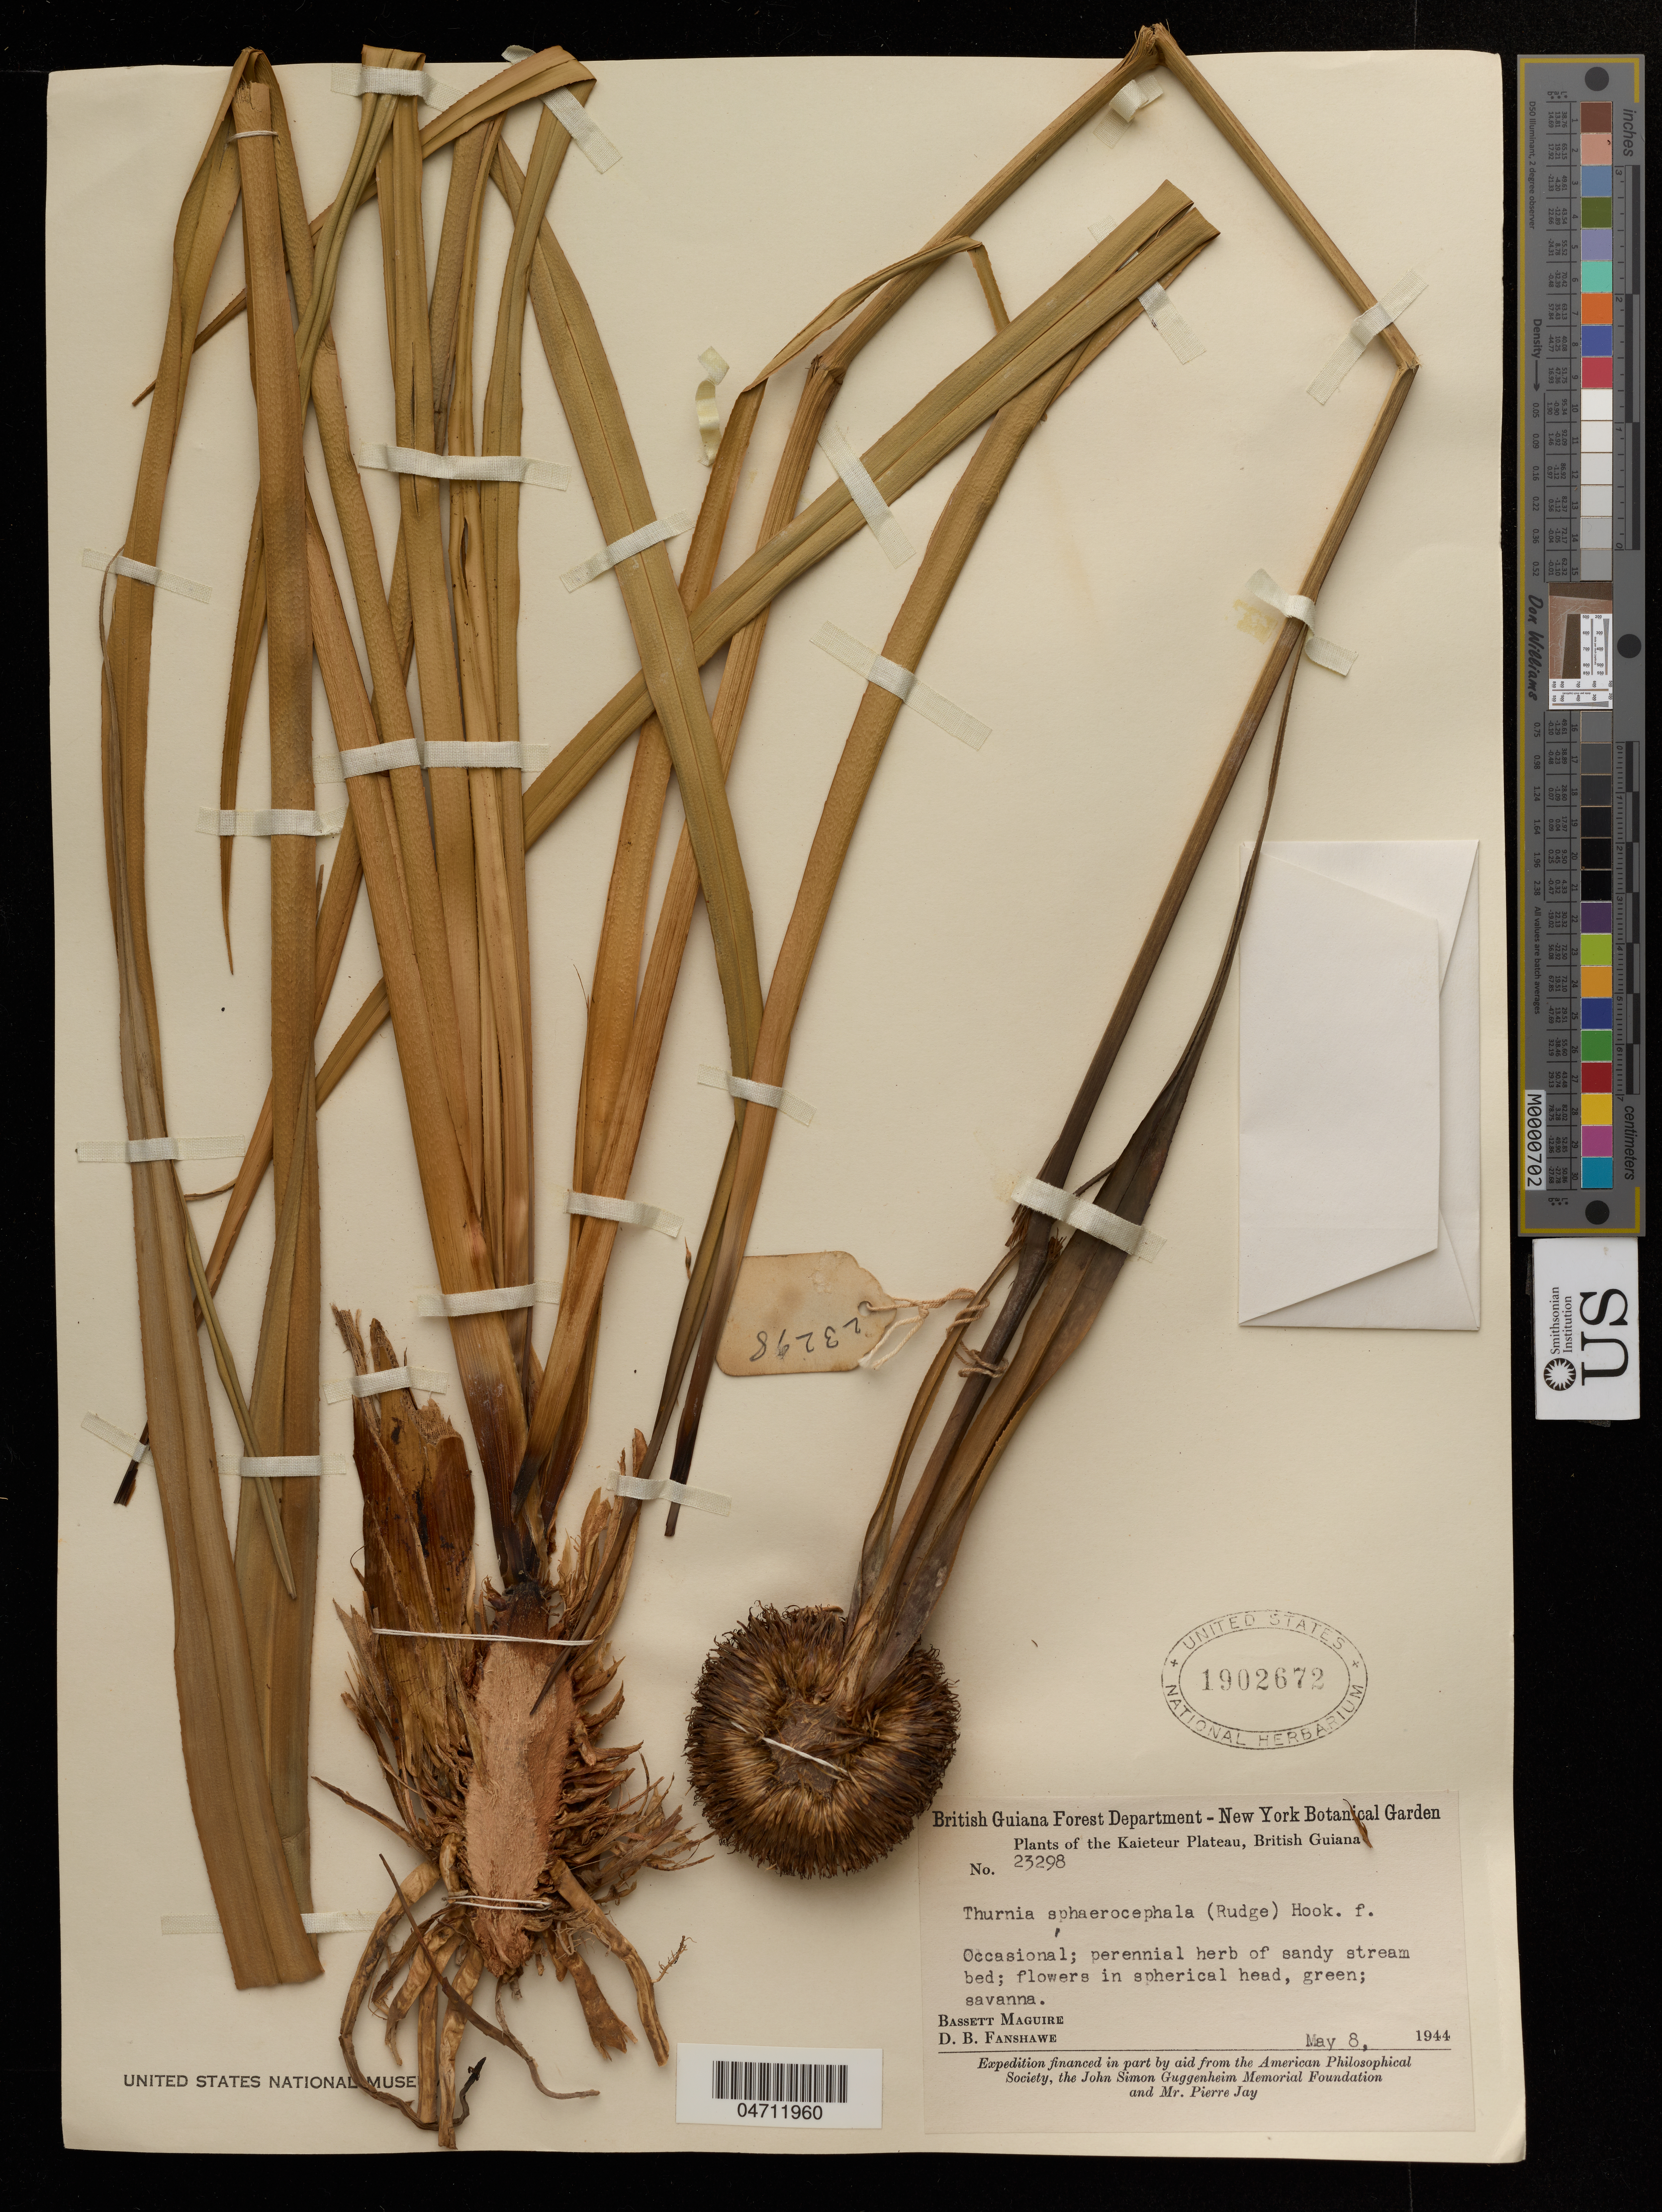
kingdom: Plantae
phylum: Tracheophyta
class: Liliopsida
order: Poales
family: Thurniaceae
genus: Thurnia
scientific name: Thurnia sphaerocephala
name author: (Rudge) Hook. f.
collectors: B. Maguire & D. B. Fanshawe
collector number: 23298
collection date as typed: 08 May 1944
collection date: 1944-05-08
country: Guyana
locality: Kaieteur Plateau.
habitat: Savanna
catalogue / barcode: US 1902672